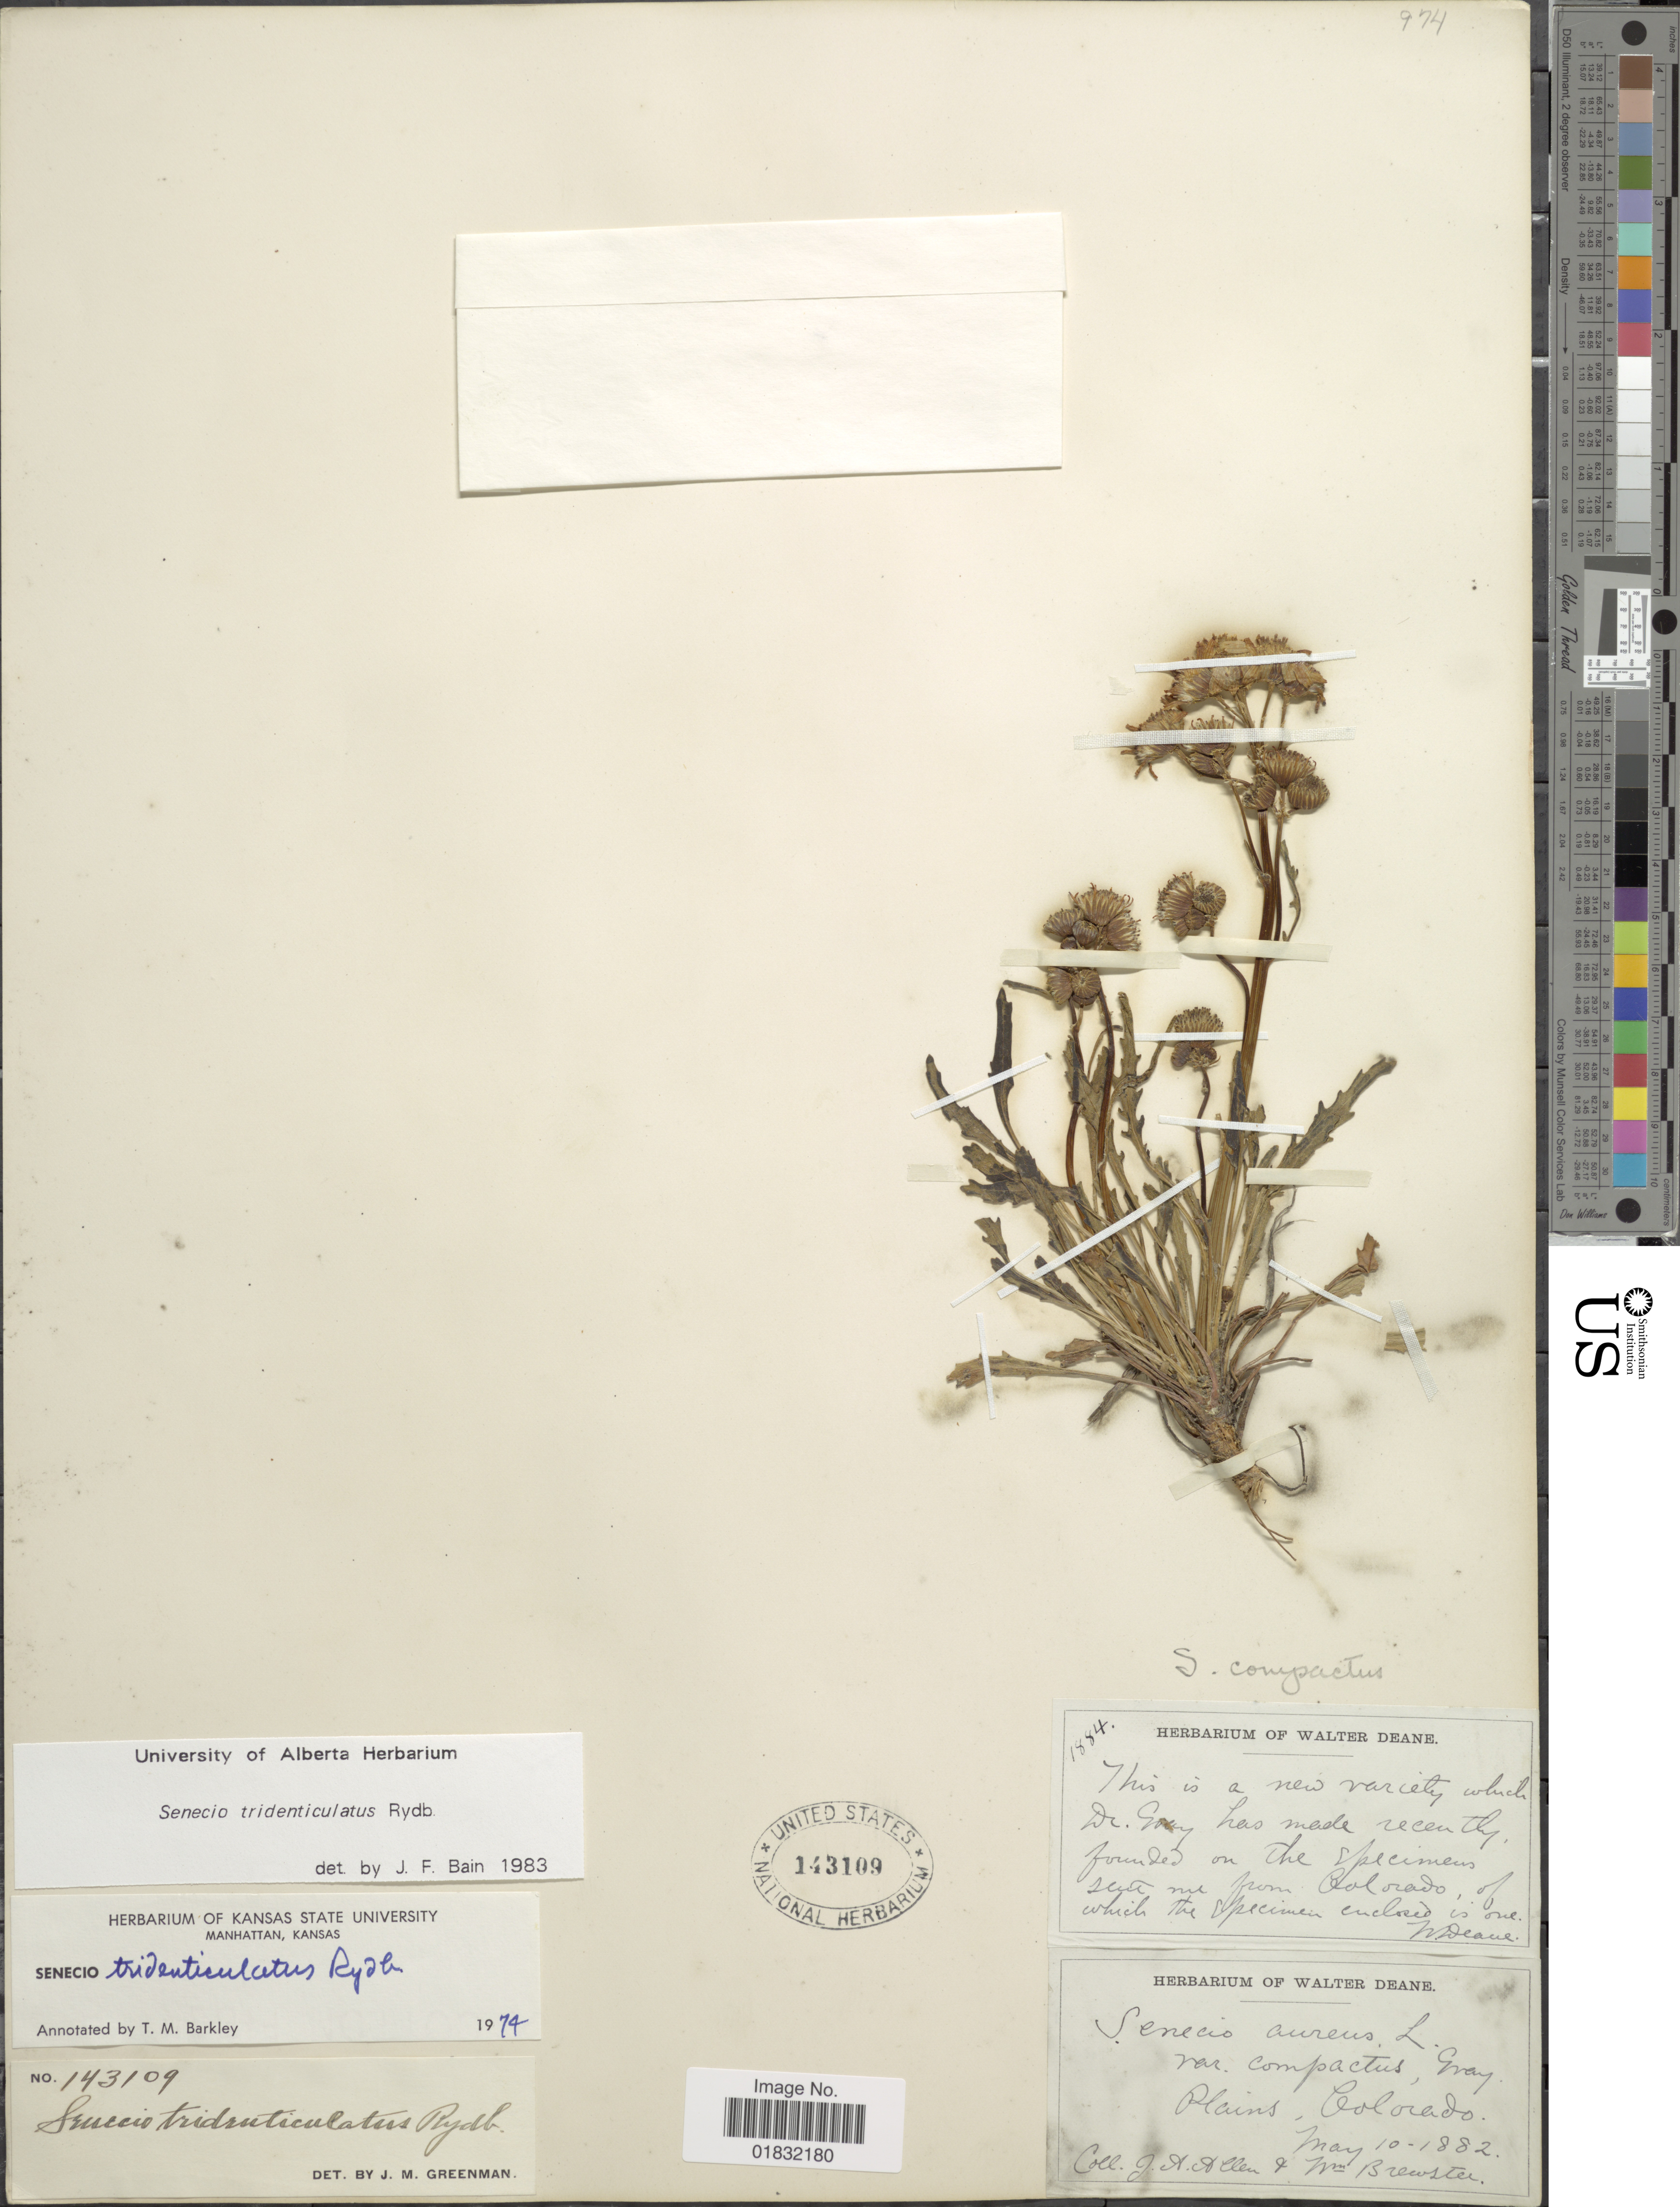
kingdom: Plantae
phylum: Tracheophyta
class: Magnoliopsida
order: Asterales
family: Asteraceae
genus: Packera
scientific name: Packera tridenticulata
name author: (Rydb.) W.A. Weber & Á. Löve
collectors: J. A. Allen & W. Brewster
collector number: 1884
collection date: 1882-05-10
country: United States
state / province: Colorado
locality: Plains, Colorado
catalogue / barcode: US 143109